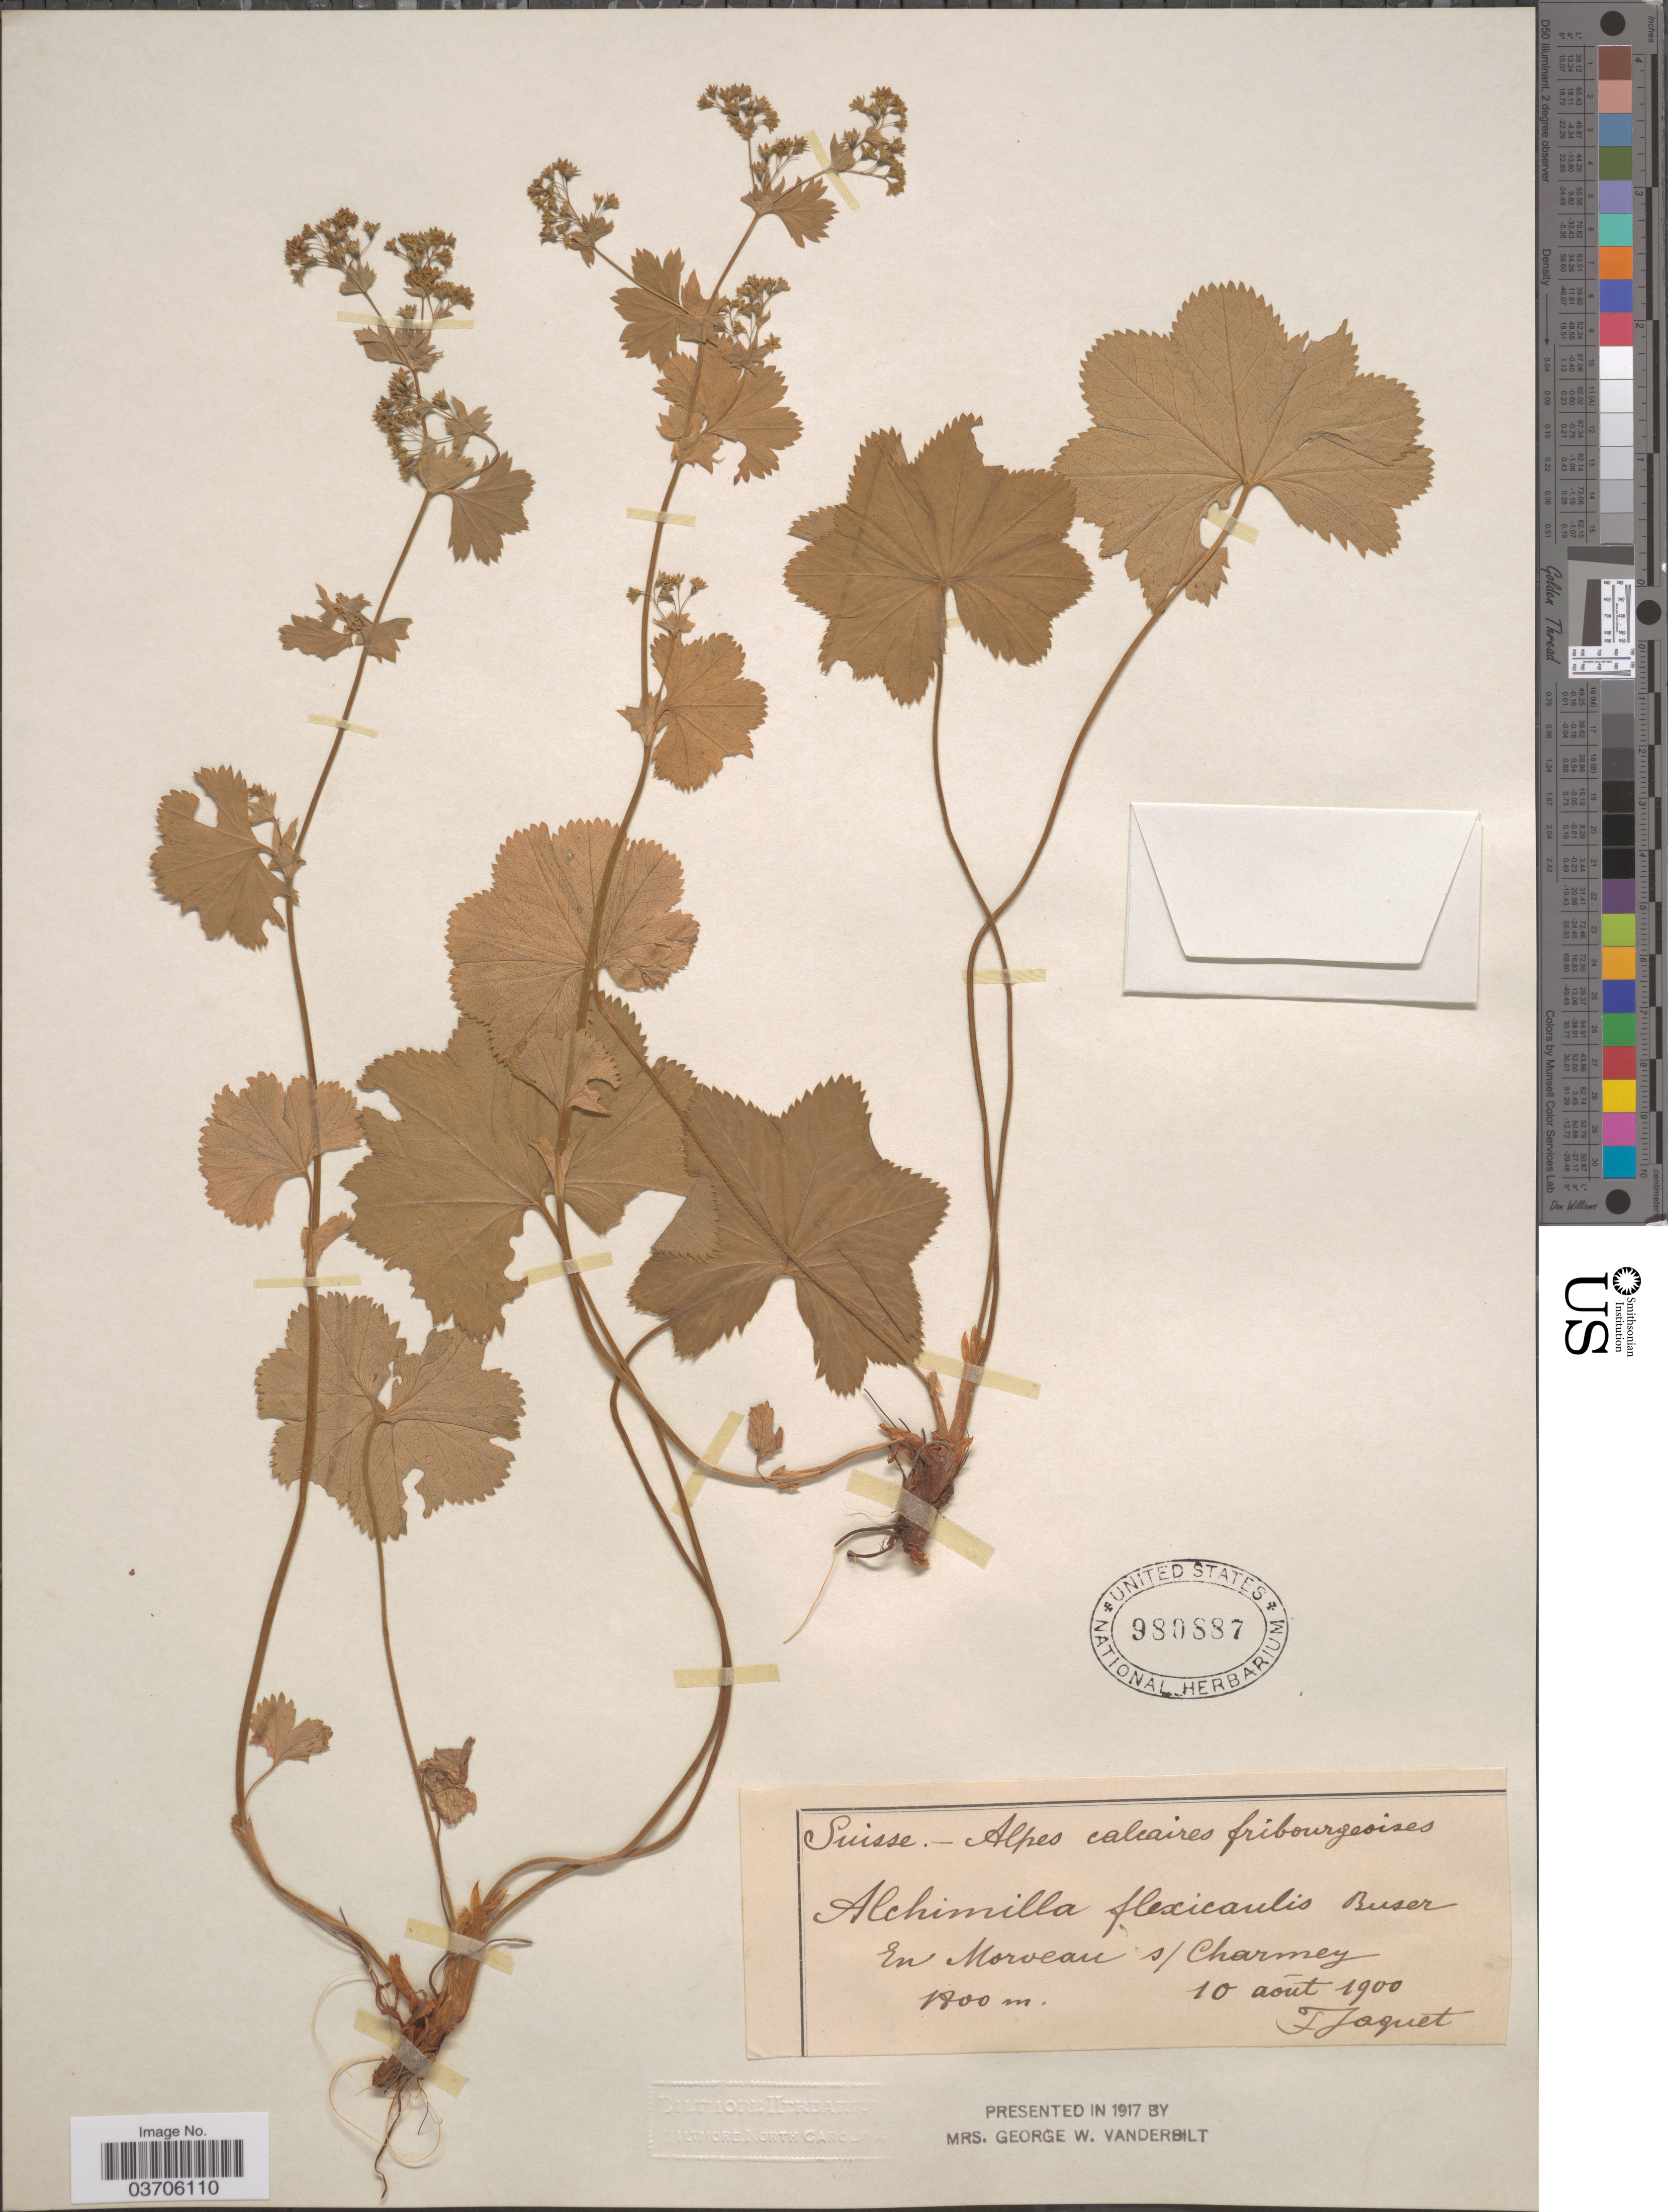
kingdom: Plantae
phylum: Tracheophyta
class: Magnoliopsida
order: Rosales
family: Rosaceae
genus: Alchemilla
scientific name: Alchemilla flexicaulis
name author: Buser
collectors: F. Jaquet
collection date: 1900-08-10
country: Switzerland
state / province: Fribourg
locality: Suisse - Alpes calcaires fribourgeoises. En Morveau s/ Charmey.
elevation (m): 1800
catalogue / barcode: US 980887